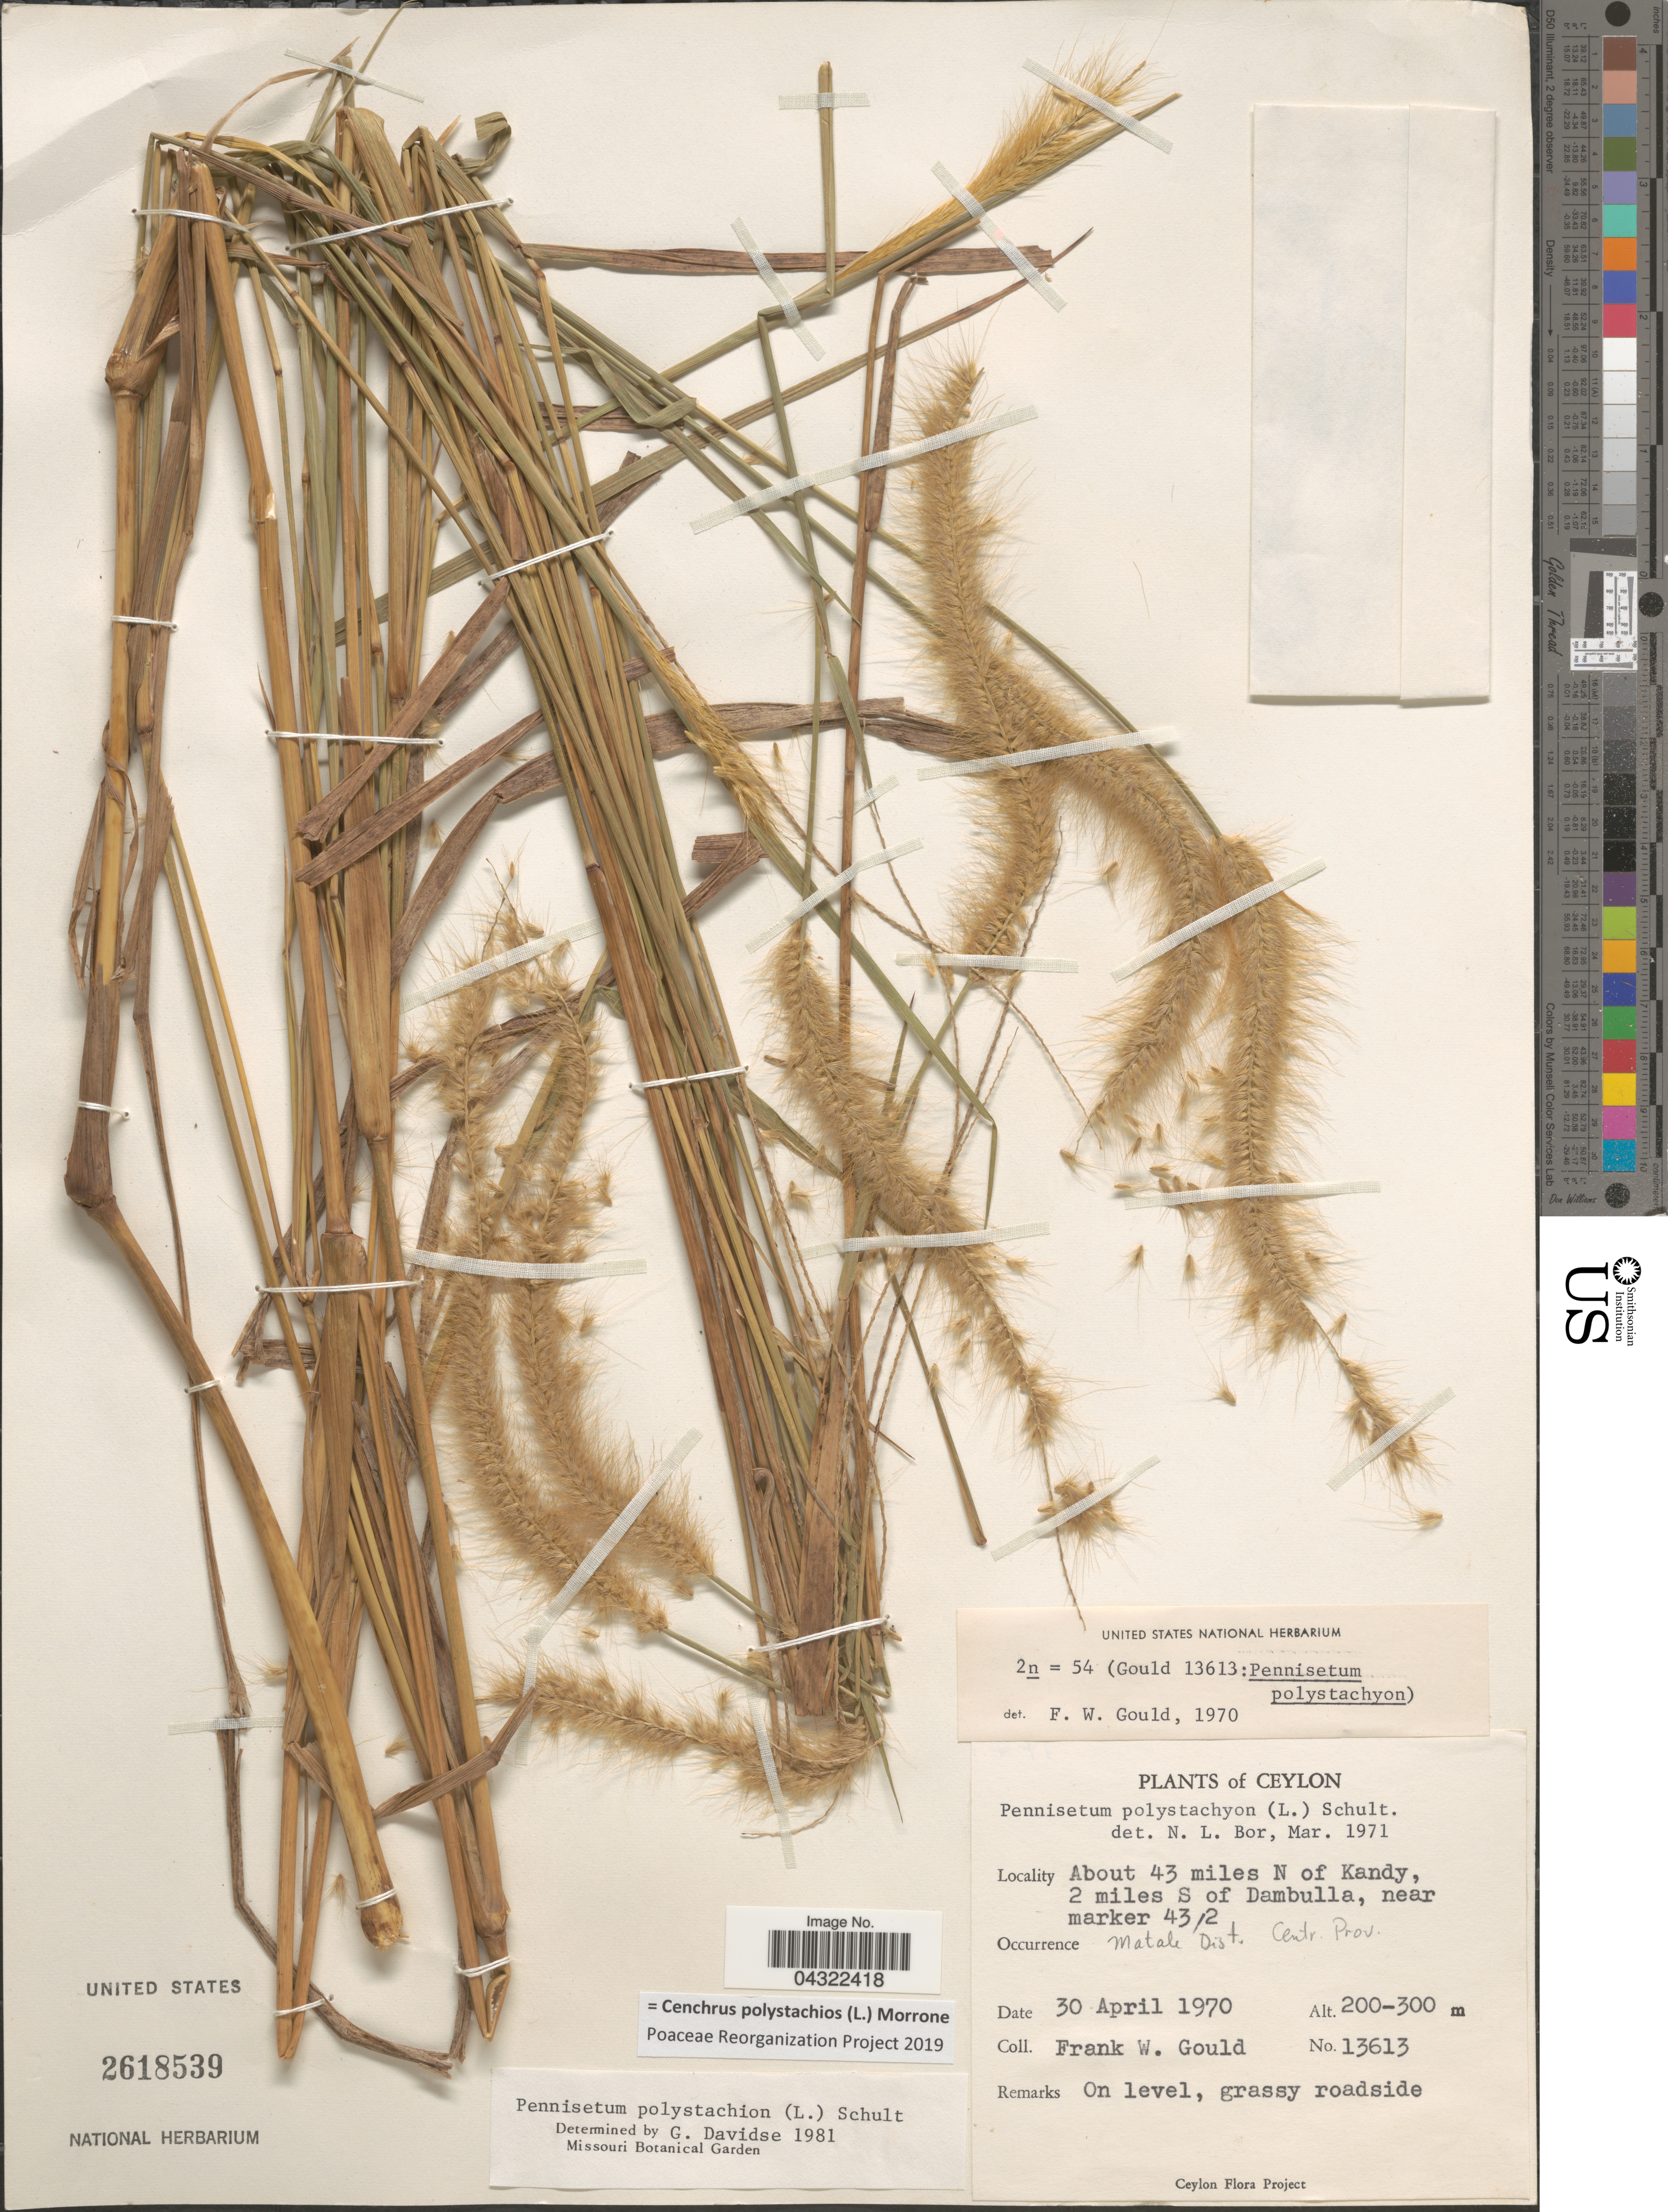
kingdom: Plantae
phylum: Tracheophyta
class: Liliopsida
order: Poales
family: Poaceae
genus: Cenchrus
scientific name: Cenchrus polystachios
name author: (L.) Morrone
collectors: F. W. Gould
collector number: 13613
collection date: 1970-04-30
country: Sri Lanka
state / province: Central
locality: Ceylon. About 43 miles N of Kandy, 2 miles S of Dambulla, near marker 43.2 [interpreted]. Matale Dist.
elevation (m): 200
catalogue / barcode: US 2618539